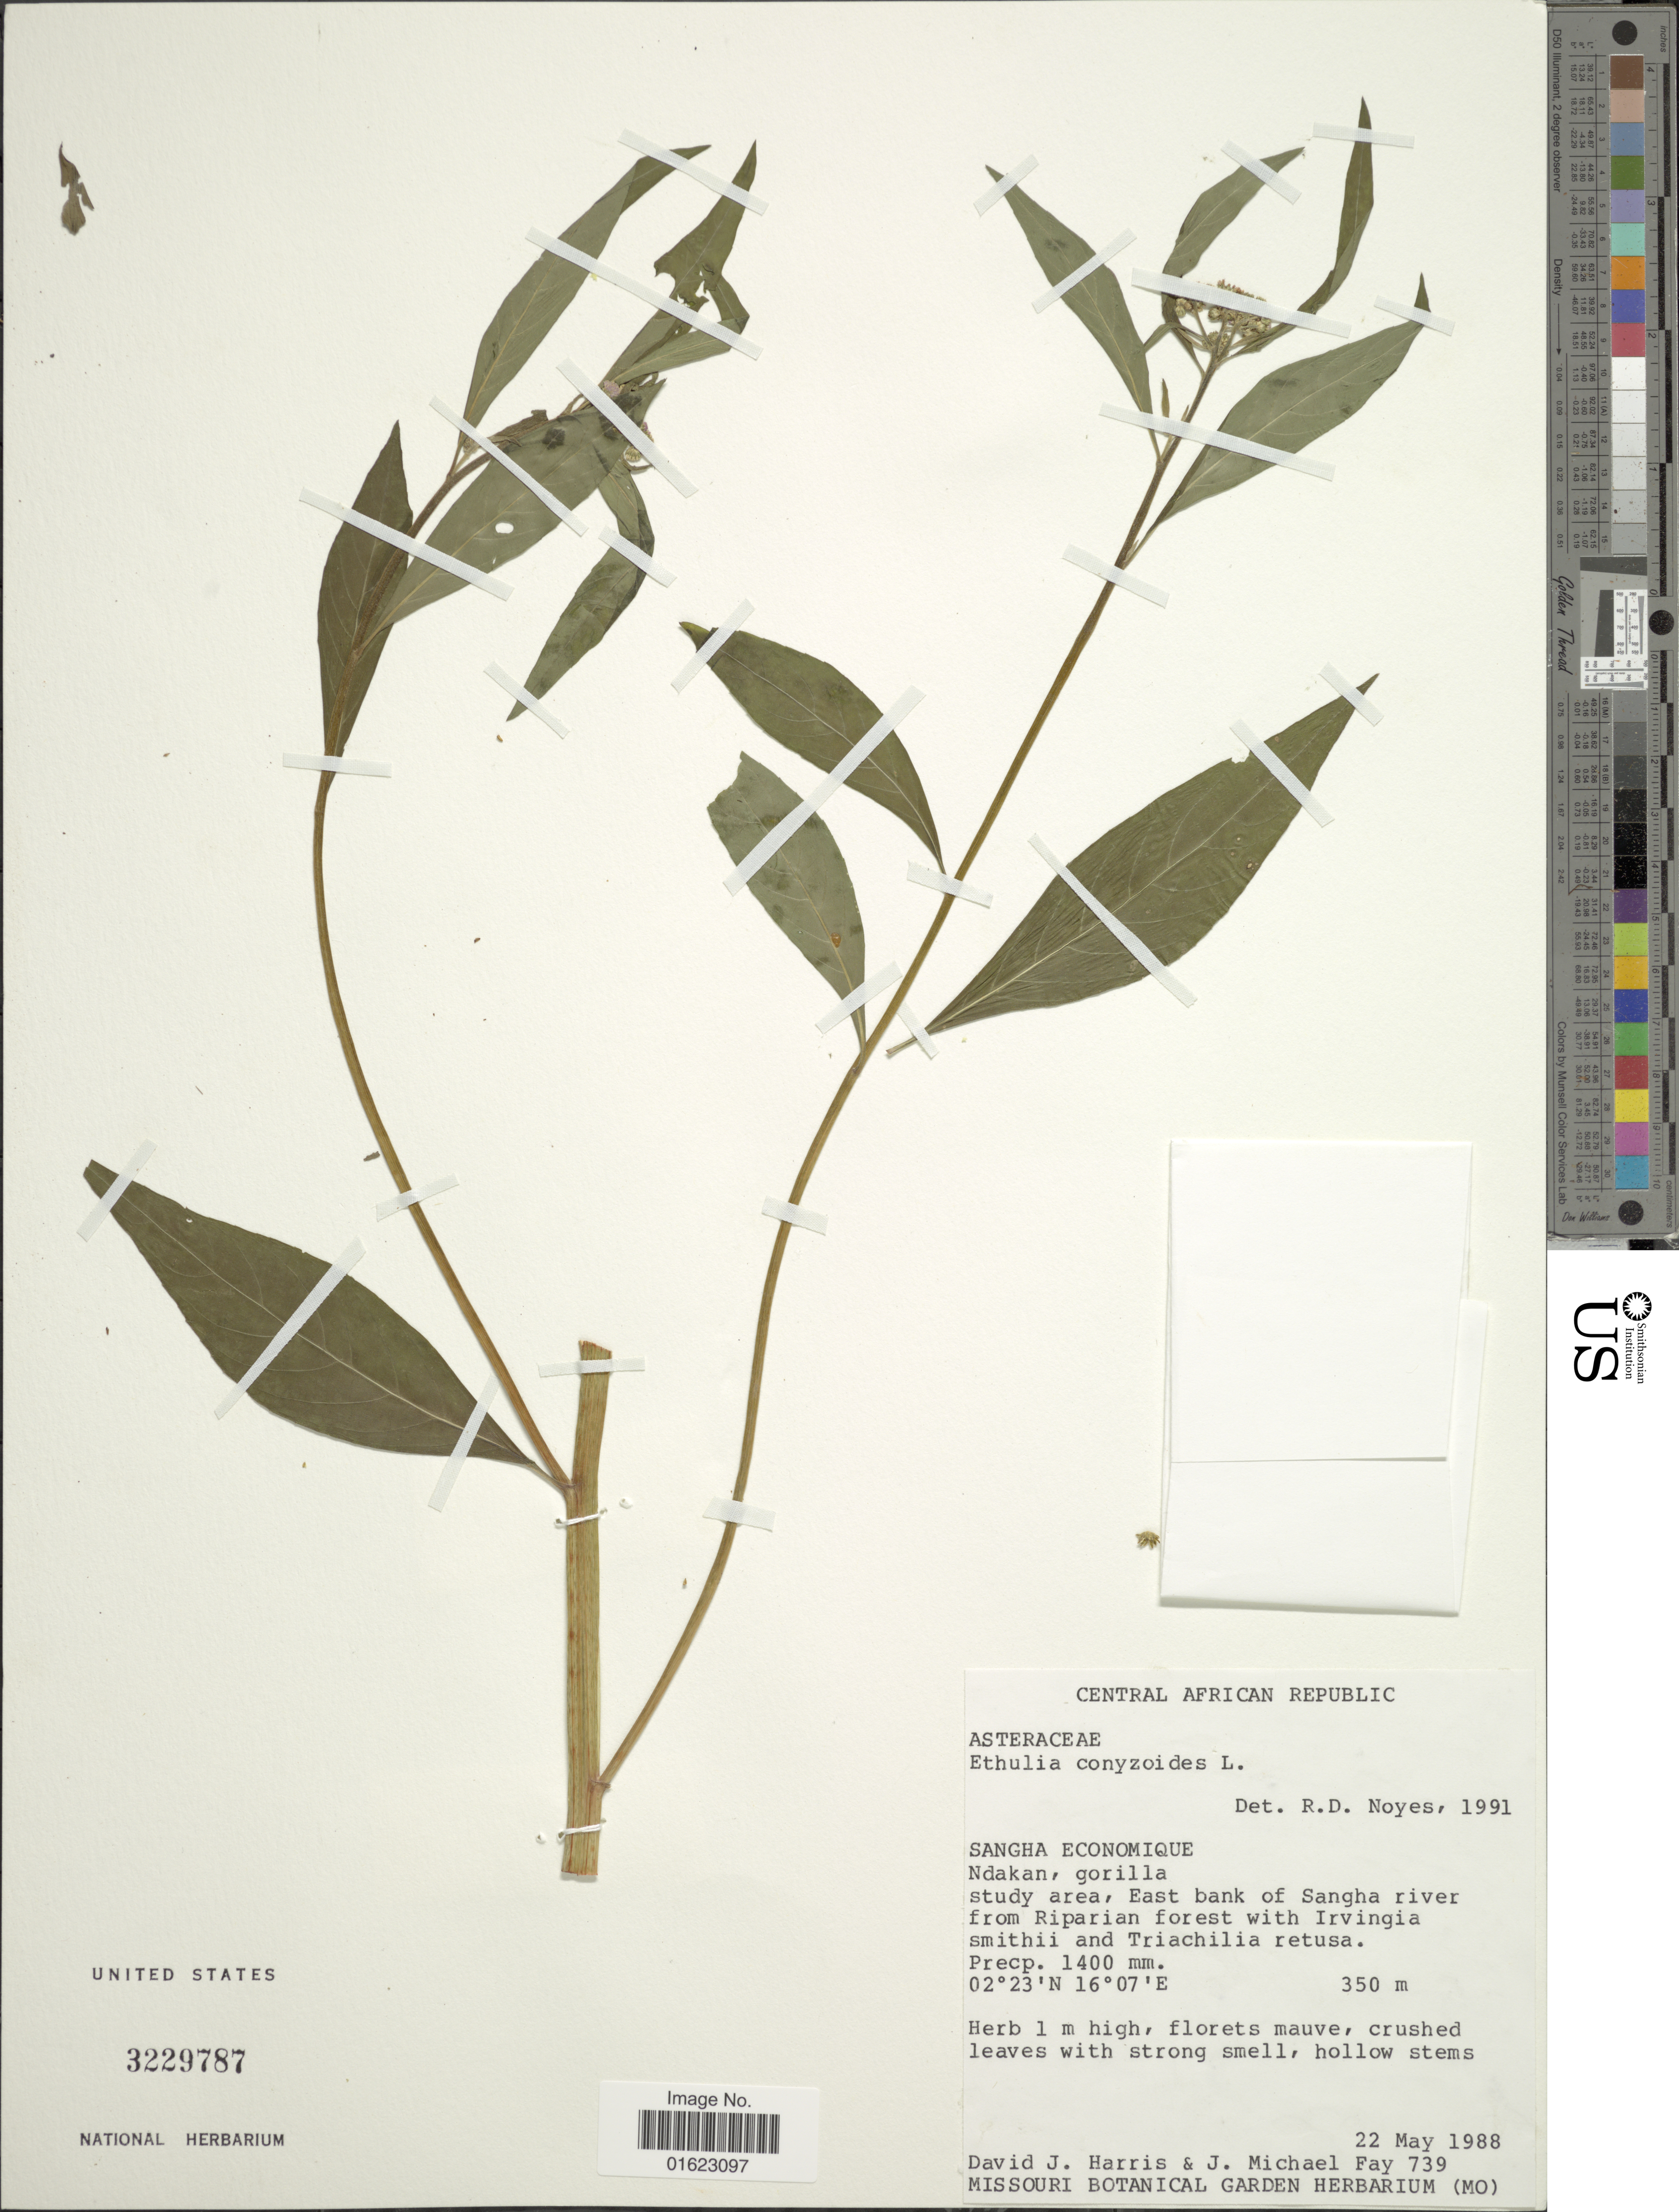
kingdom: Plantae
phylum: Tracheophyta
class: Magnoliopsida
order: Asterales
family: Asteraceae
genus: Ethulia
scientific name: Ethulia conyzoides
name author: L. f.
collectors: D. J. Harris & M. Fay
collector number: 739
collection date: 1988-05-22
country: Congo, Republic of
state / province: Sangha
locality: Central African Republic. Sangha Economique. Ndakan, gorilla, study area, East bank of Sangha river.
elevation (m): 350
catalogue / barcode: US 3229787